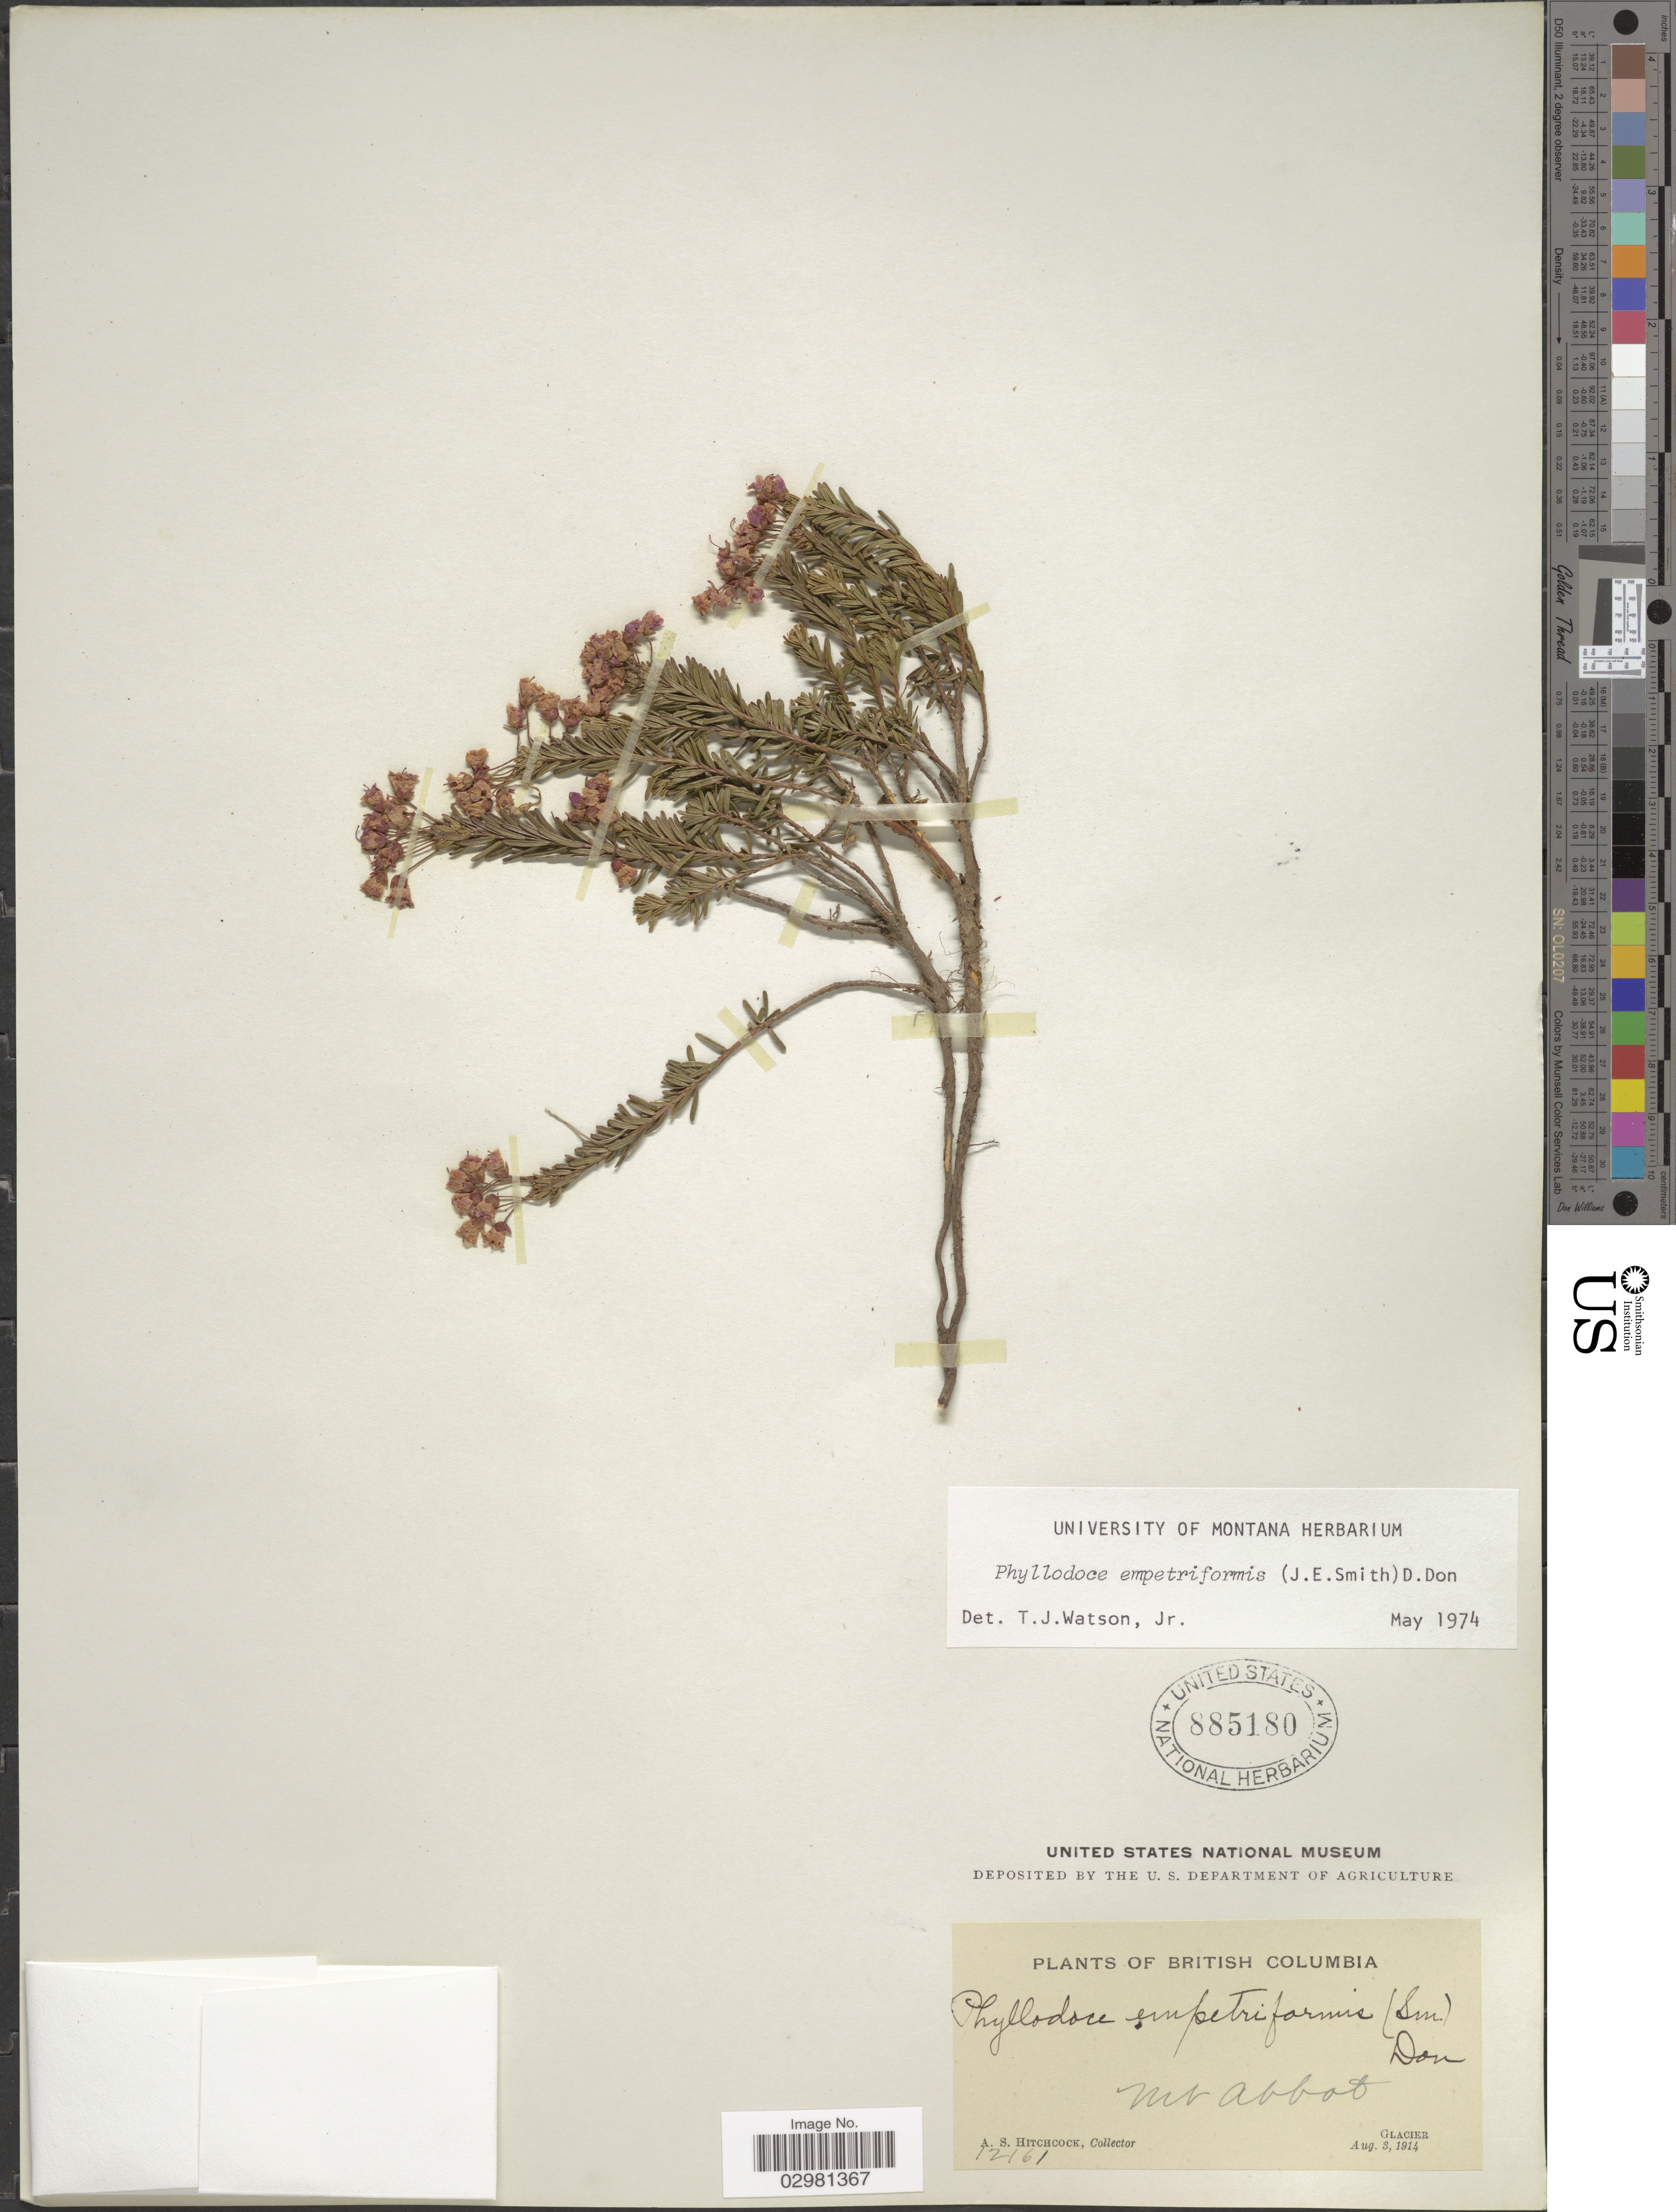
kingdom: Plantae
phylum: Tracheophyta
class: Magnoliopsida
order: Ericales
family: Ericaceae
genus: Phyllodoce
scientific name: Phyllodoce empetiformis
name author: (Small) D. Don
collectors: A. S. Hitchcock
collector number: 12161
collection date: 1914-08-03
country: Canada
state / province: British Columbia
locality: Mt. Abbot, Glacier.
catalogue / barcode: US 885180